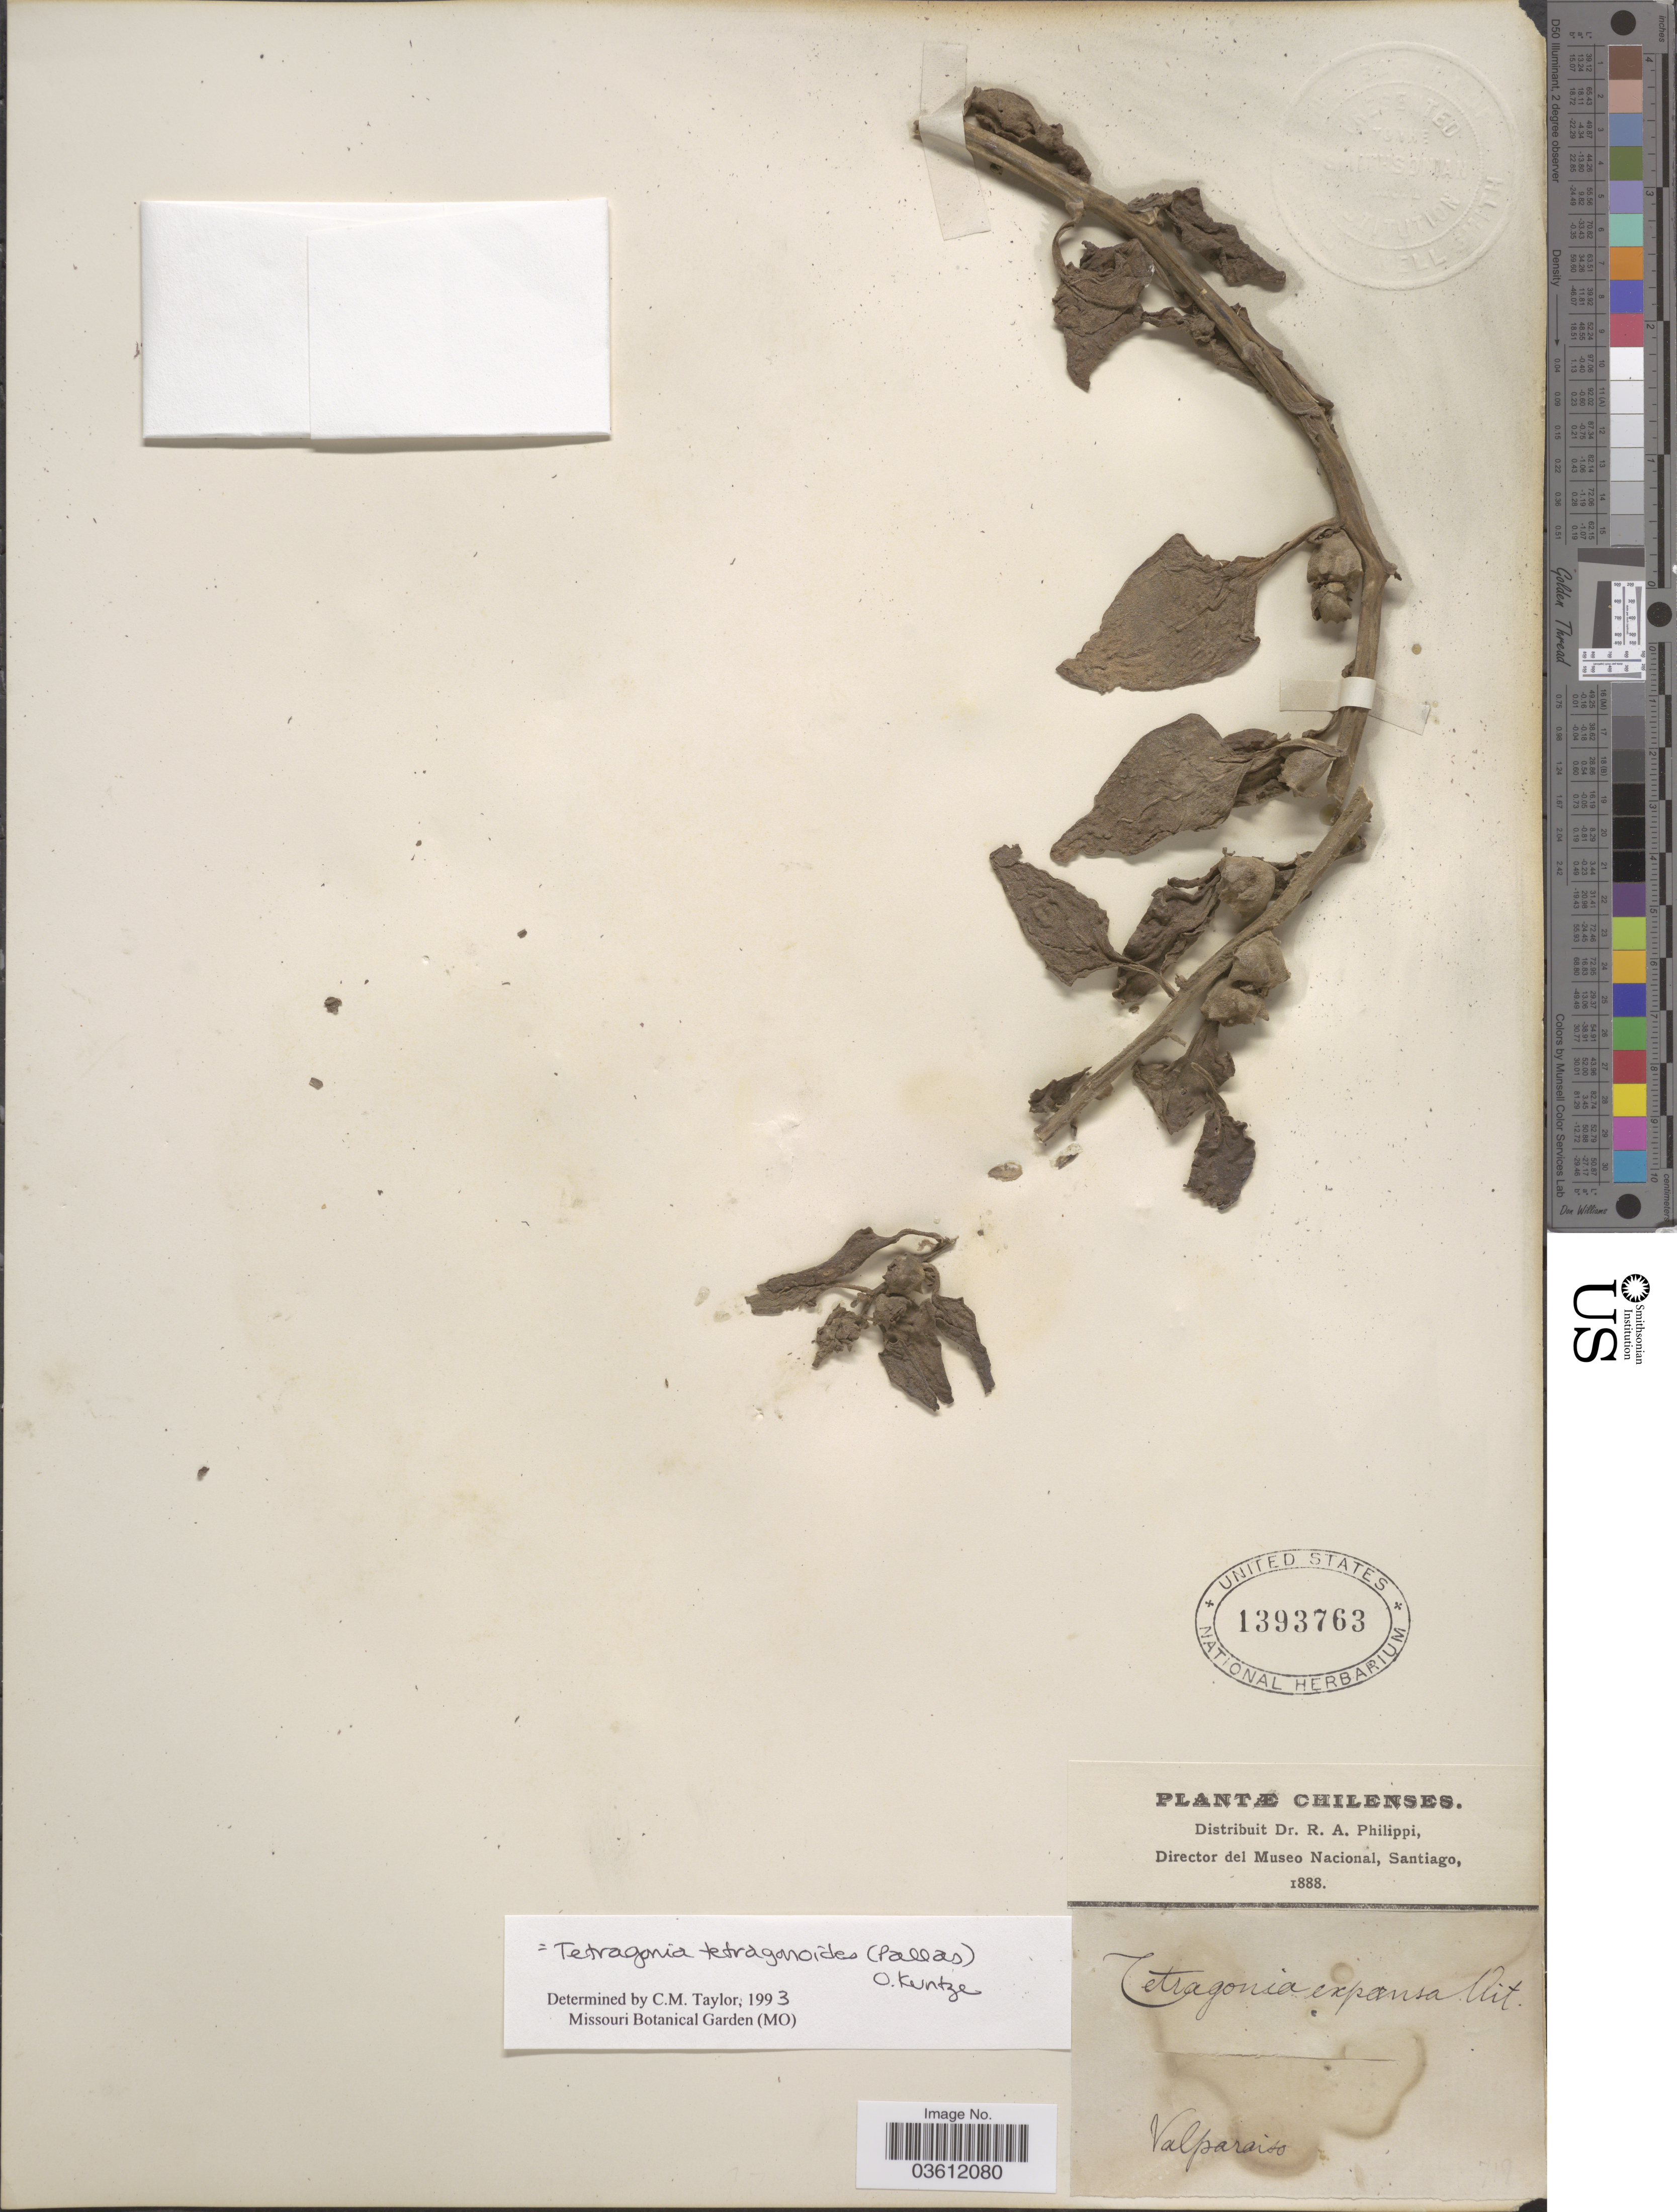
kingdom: Plantae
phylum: Tracheophyta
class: Magnoliopsida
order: Caryophyllales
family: Aizoaceae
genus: Tetragonia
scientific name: Tetragonia tetragonoides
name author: (Pall.) Kuntze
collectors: ex. herb. R.A. Philippi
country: Chile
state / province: Valparaíso (V)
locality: Valparaiso.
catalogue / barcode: US 1393763